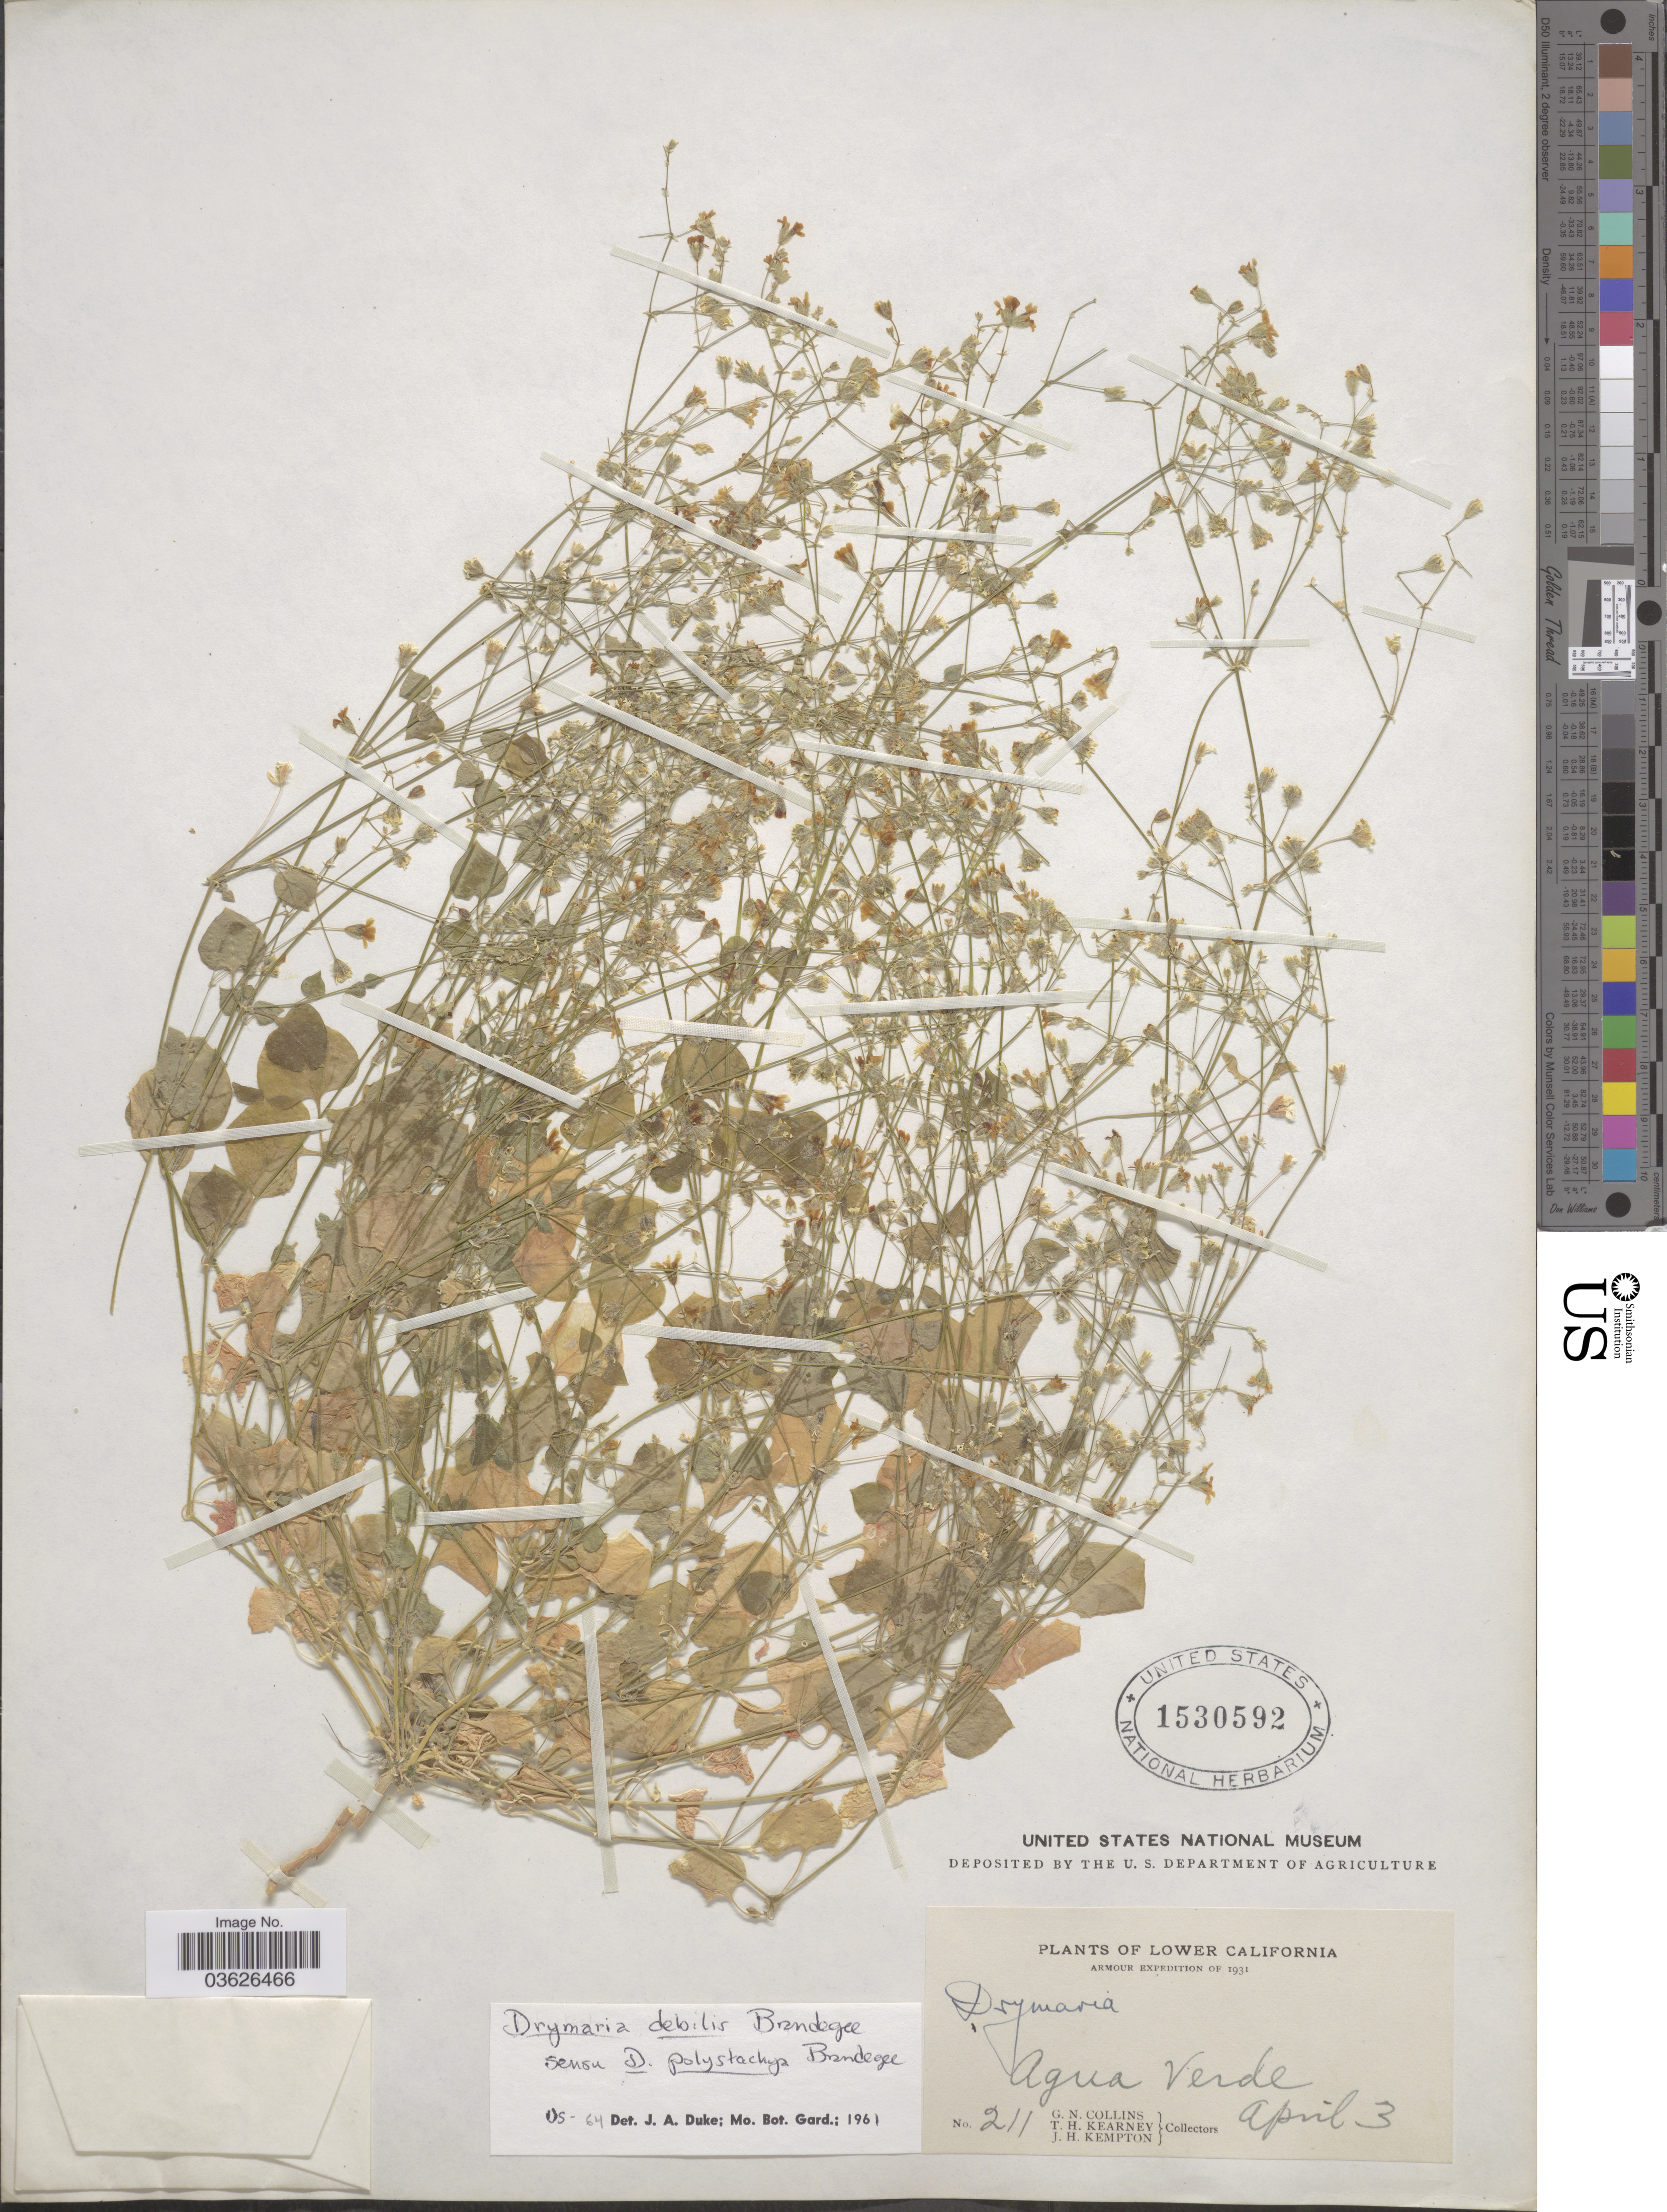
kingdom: Plantae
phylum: Tracheophyta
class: Magnoliopsida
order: Caryophyllales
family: Caryophyllaceae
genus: Drymaria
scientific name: Drymaria debilis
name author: Brandegee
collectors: G. Collins, T. H. Kearney & J. H. Kempton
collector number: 211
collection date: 1931-04-03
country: Mexico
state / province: Baja California Sur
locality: Lower California. Agua Verde.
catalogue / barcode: US 1530592